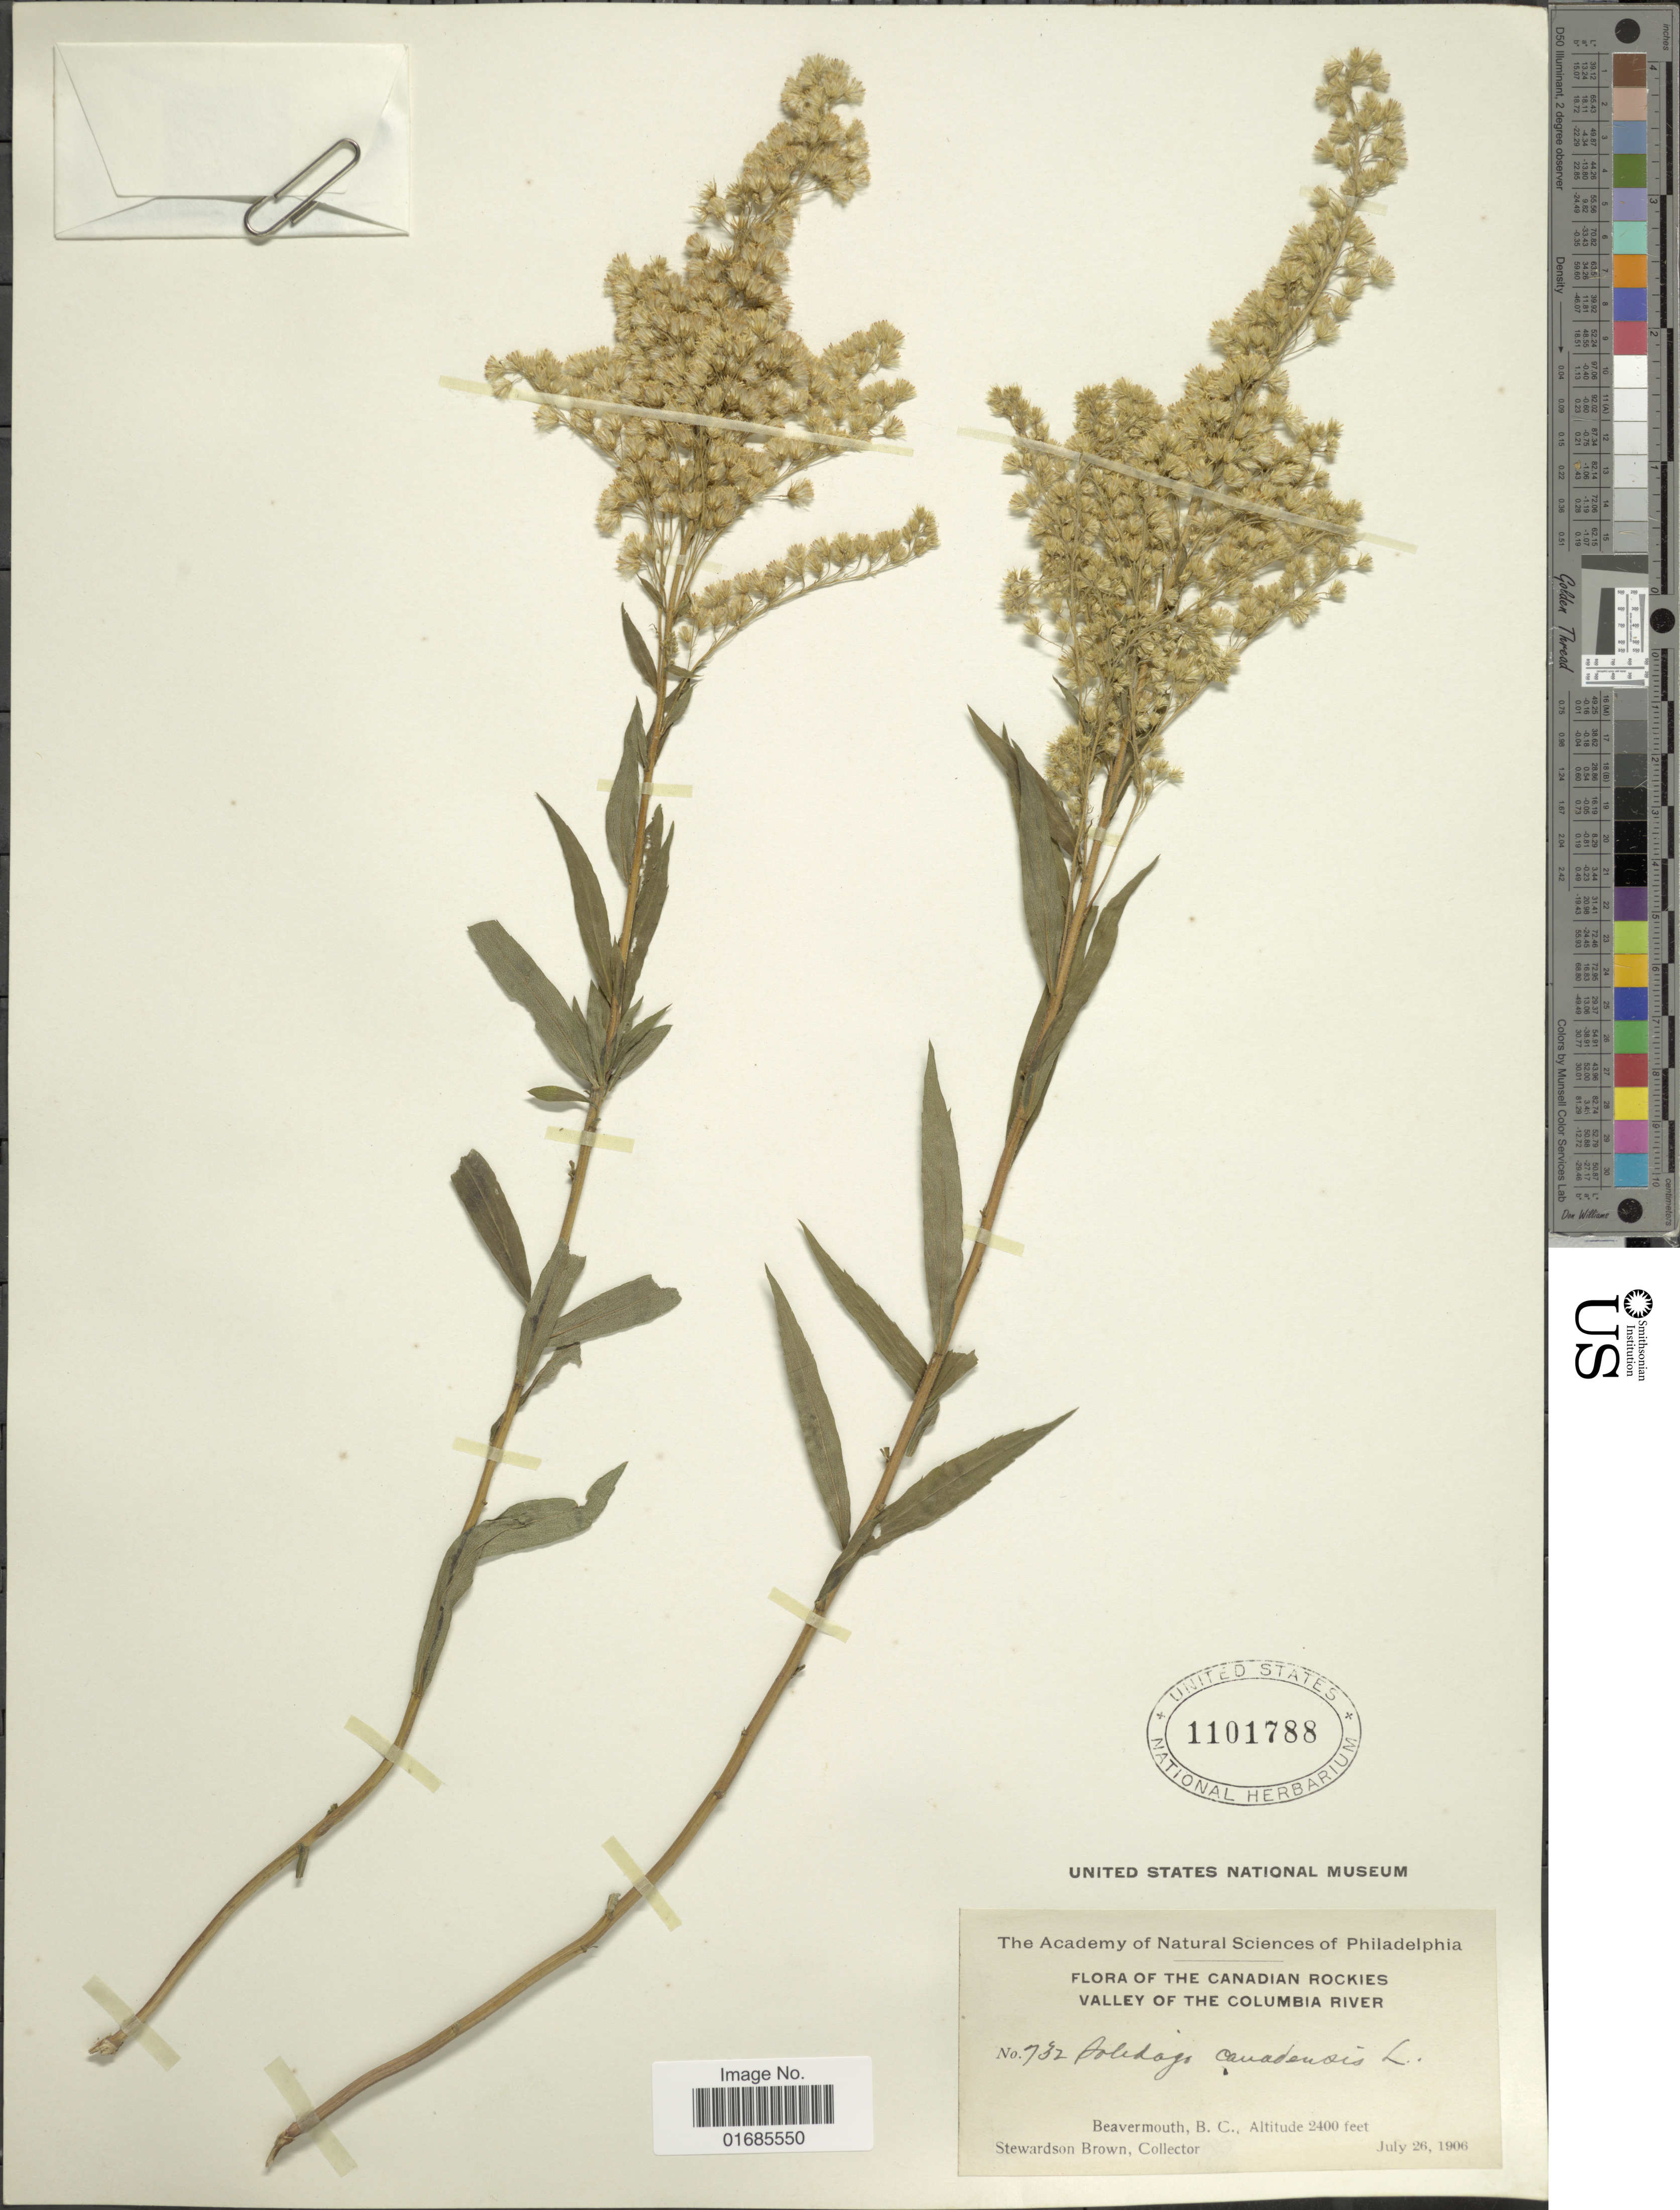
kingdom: Plantae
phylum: Tracheophyta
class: Magnoliopsida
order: Asterales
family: Asteraceae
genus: Solidago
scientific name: Solidago canadensis var. salebrosa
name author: (Piper) M.E. Jones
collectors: S. Brown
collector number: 732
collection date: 1906-07-26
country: Canada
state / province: British Columbia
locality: Canadian Rockies, Valley of the Columbia River, Beavermouth, B. C.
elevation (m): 732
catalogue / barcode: US 1101788